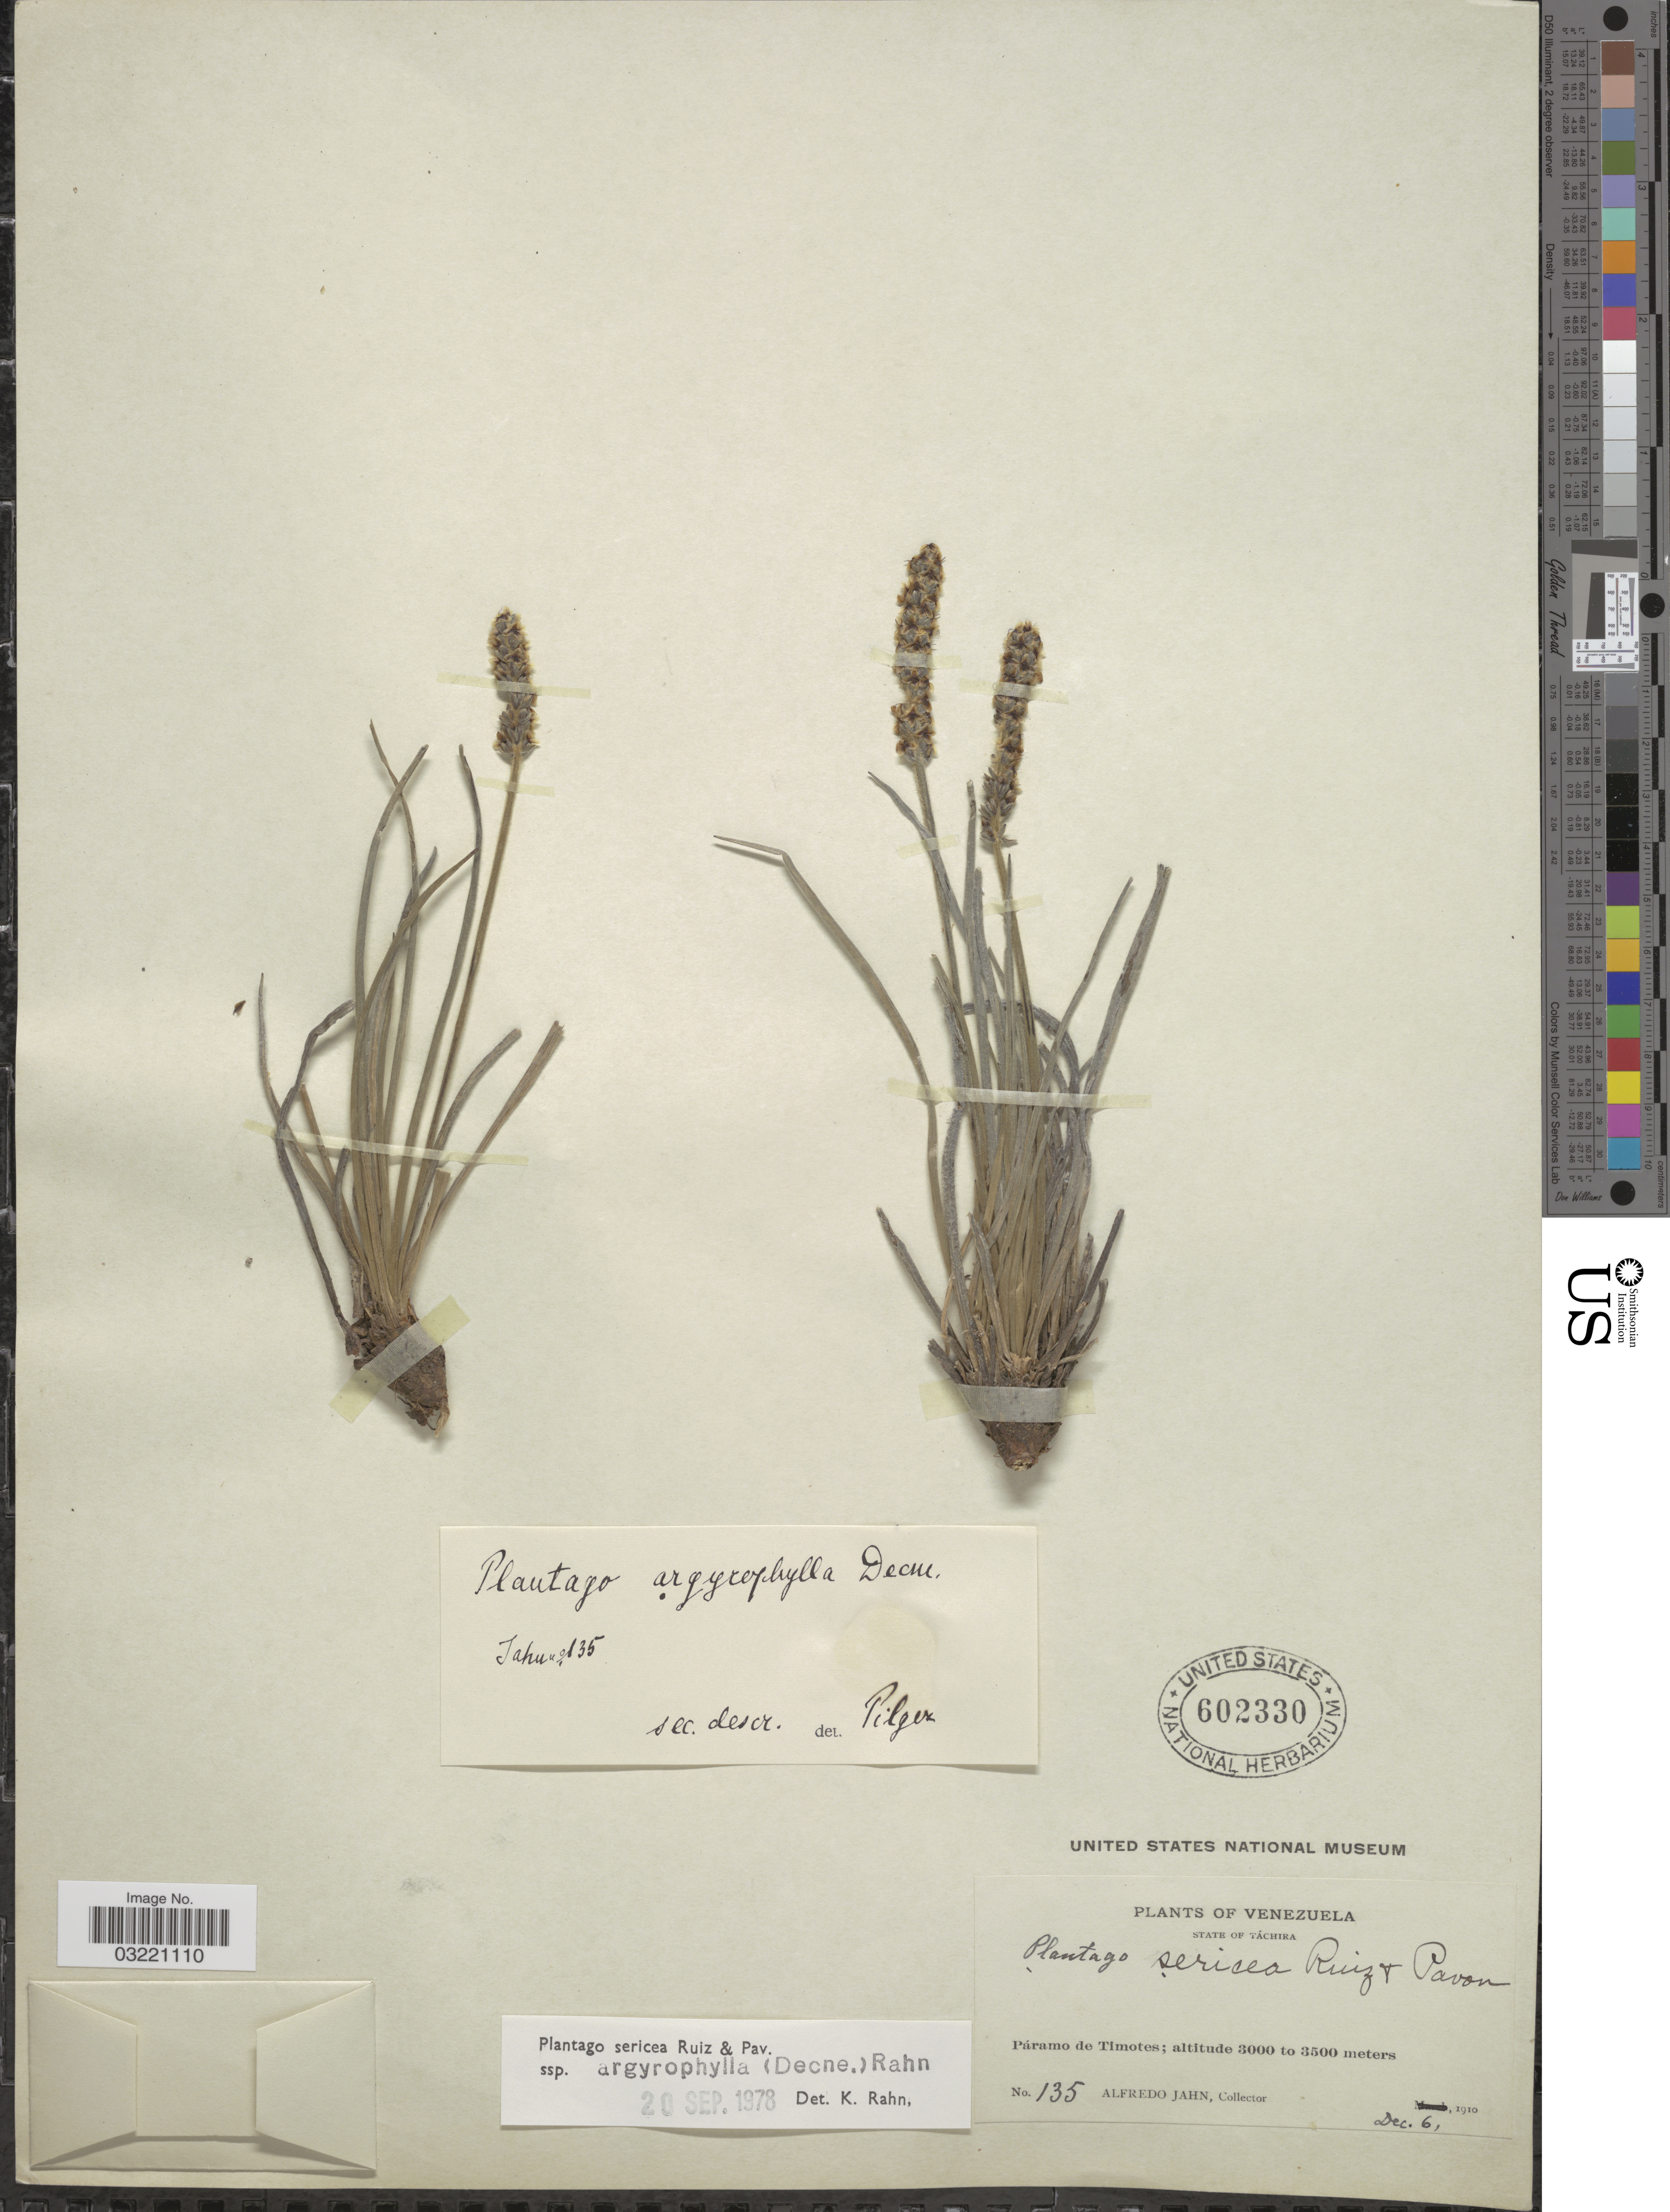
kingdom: Plantae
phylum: Tracheophyta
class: Magnoliopsida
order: Lamiales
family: Plantaginaceae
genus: Plantago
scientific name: Plantago sericea subsp. argyrophylla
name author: (Decne.) Rahn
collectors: A. Jahn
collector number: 135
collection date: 1910-12-06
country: Venezuela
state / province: Tachira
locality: Páramo de Timotes.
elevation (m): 3000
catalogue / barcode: US 602330